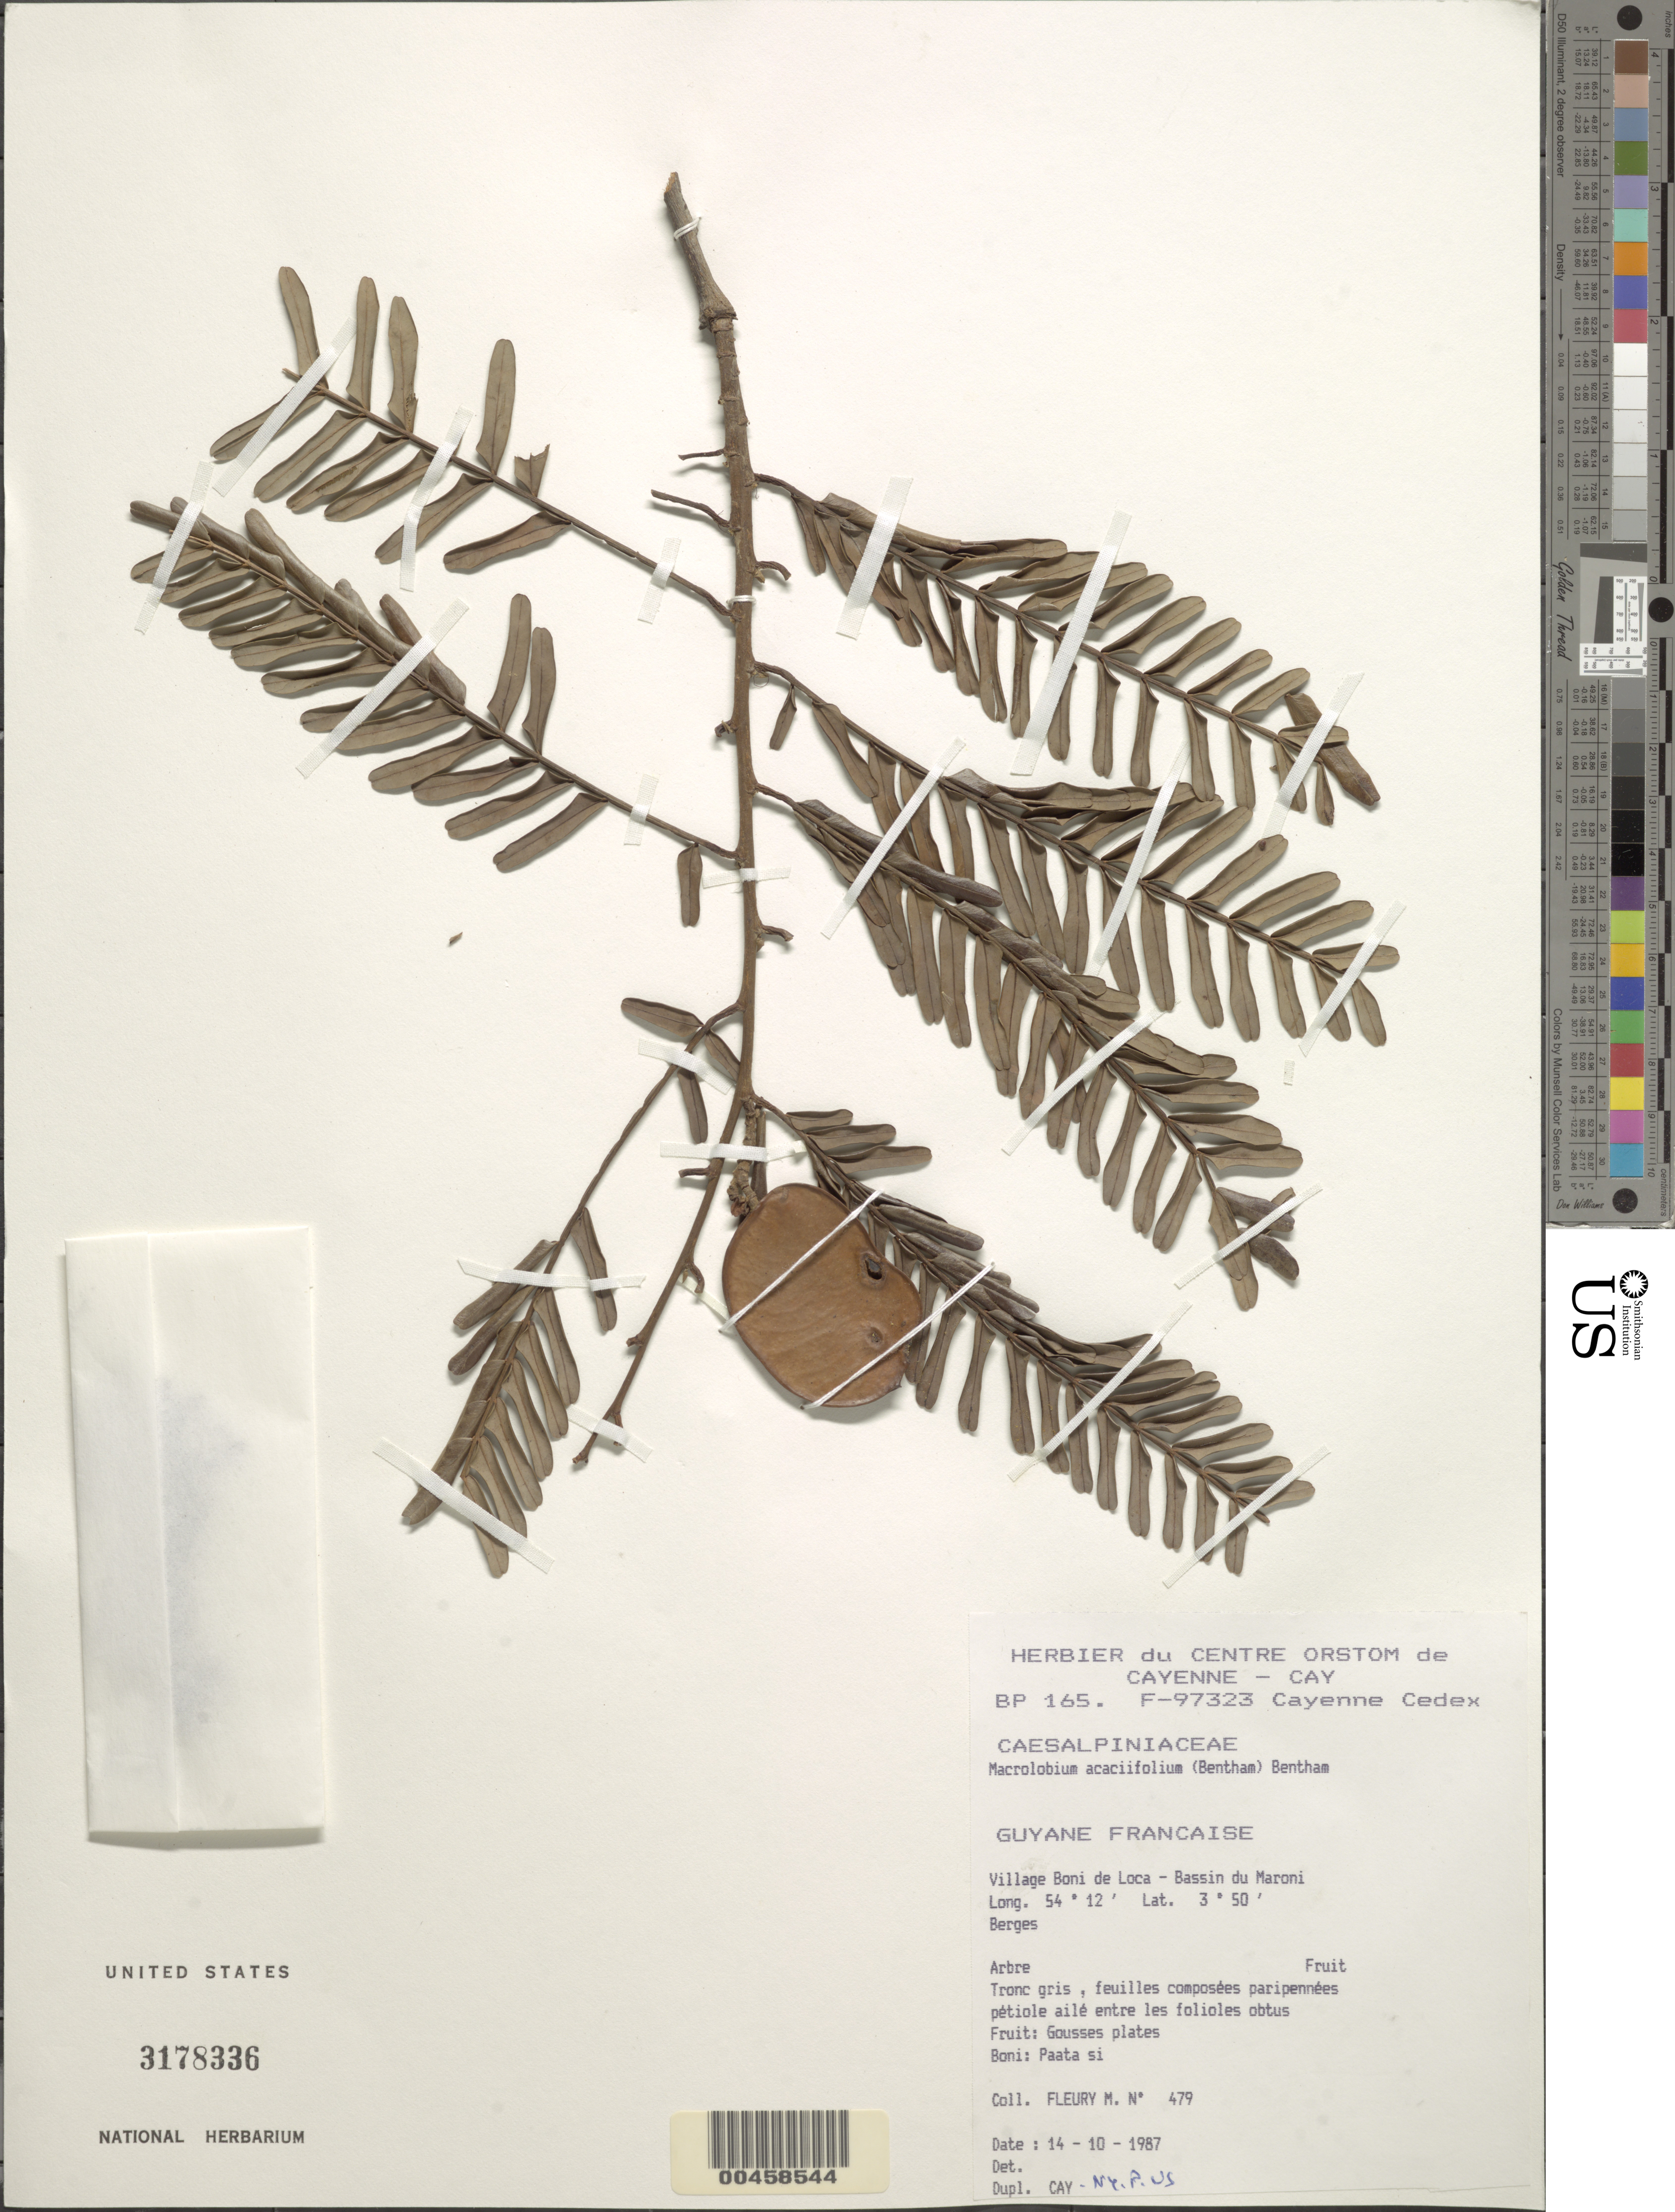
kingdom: Plantae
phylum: Tracheophyta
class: Magnoliopsida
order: Fabales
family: Fabaceae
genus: Macrolobium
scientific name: Macrolobium acaciifolium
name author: (Benth.) Benth.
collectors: M. Fleury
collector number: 479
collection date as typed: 14 Oct 1987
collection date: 1987-10-14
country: French Guiana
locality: Village boni de loca - bassin du maroni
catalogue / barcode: US 3178336